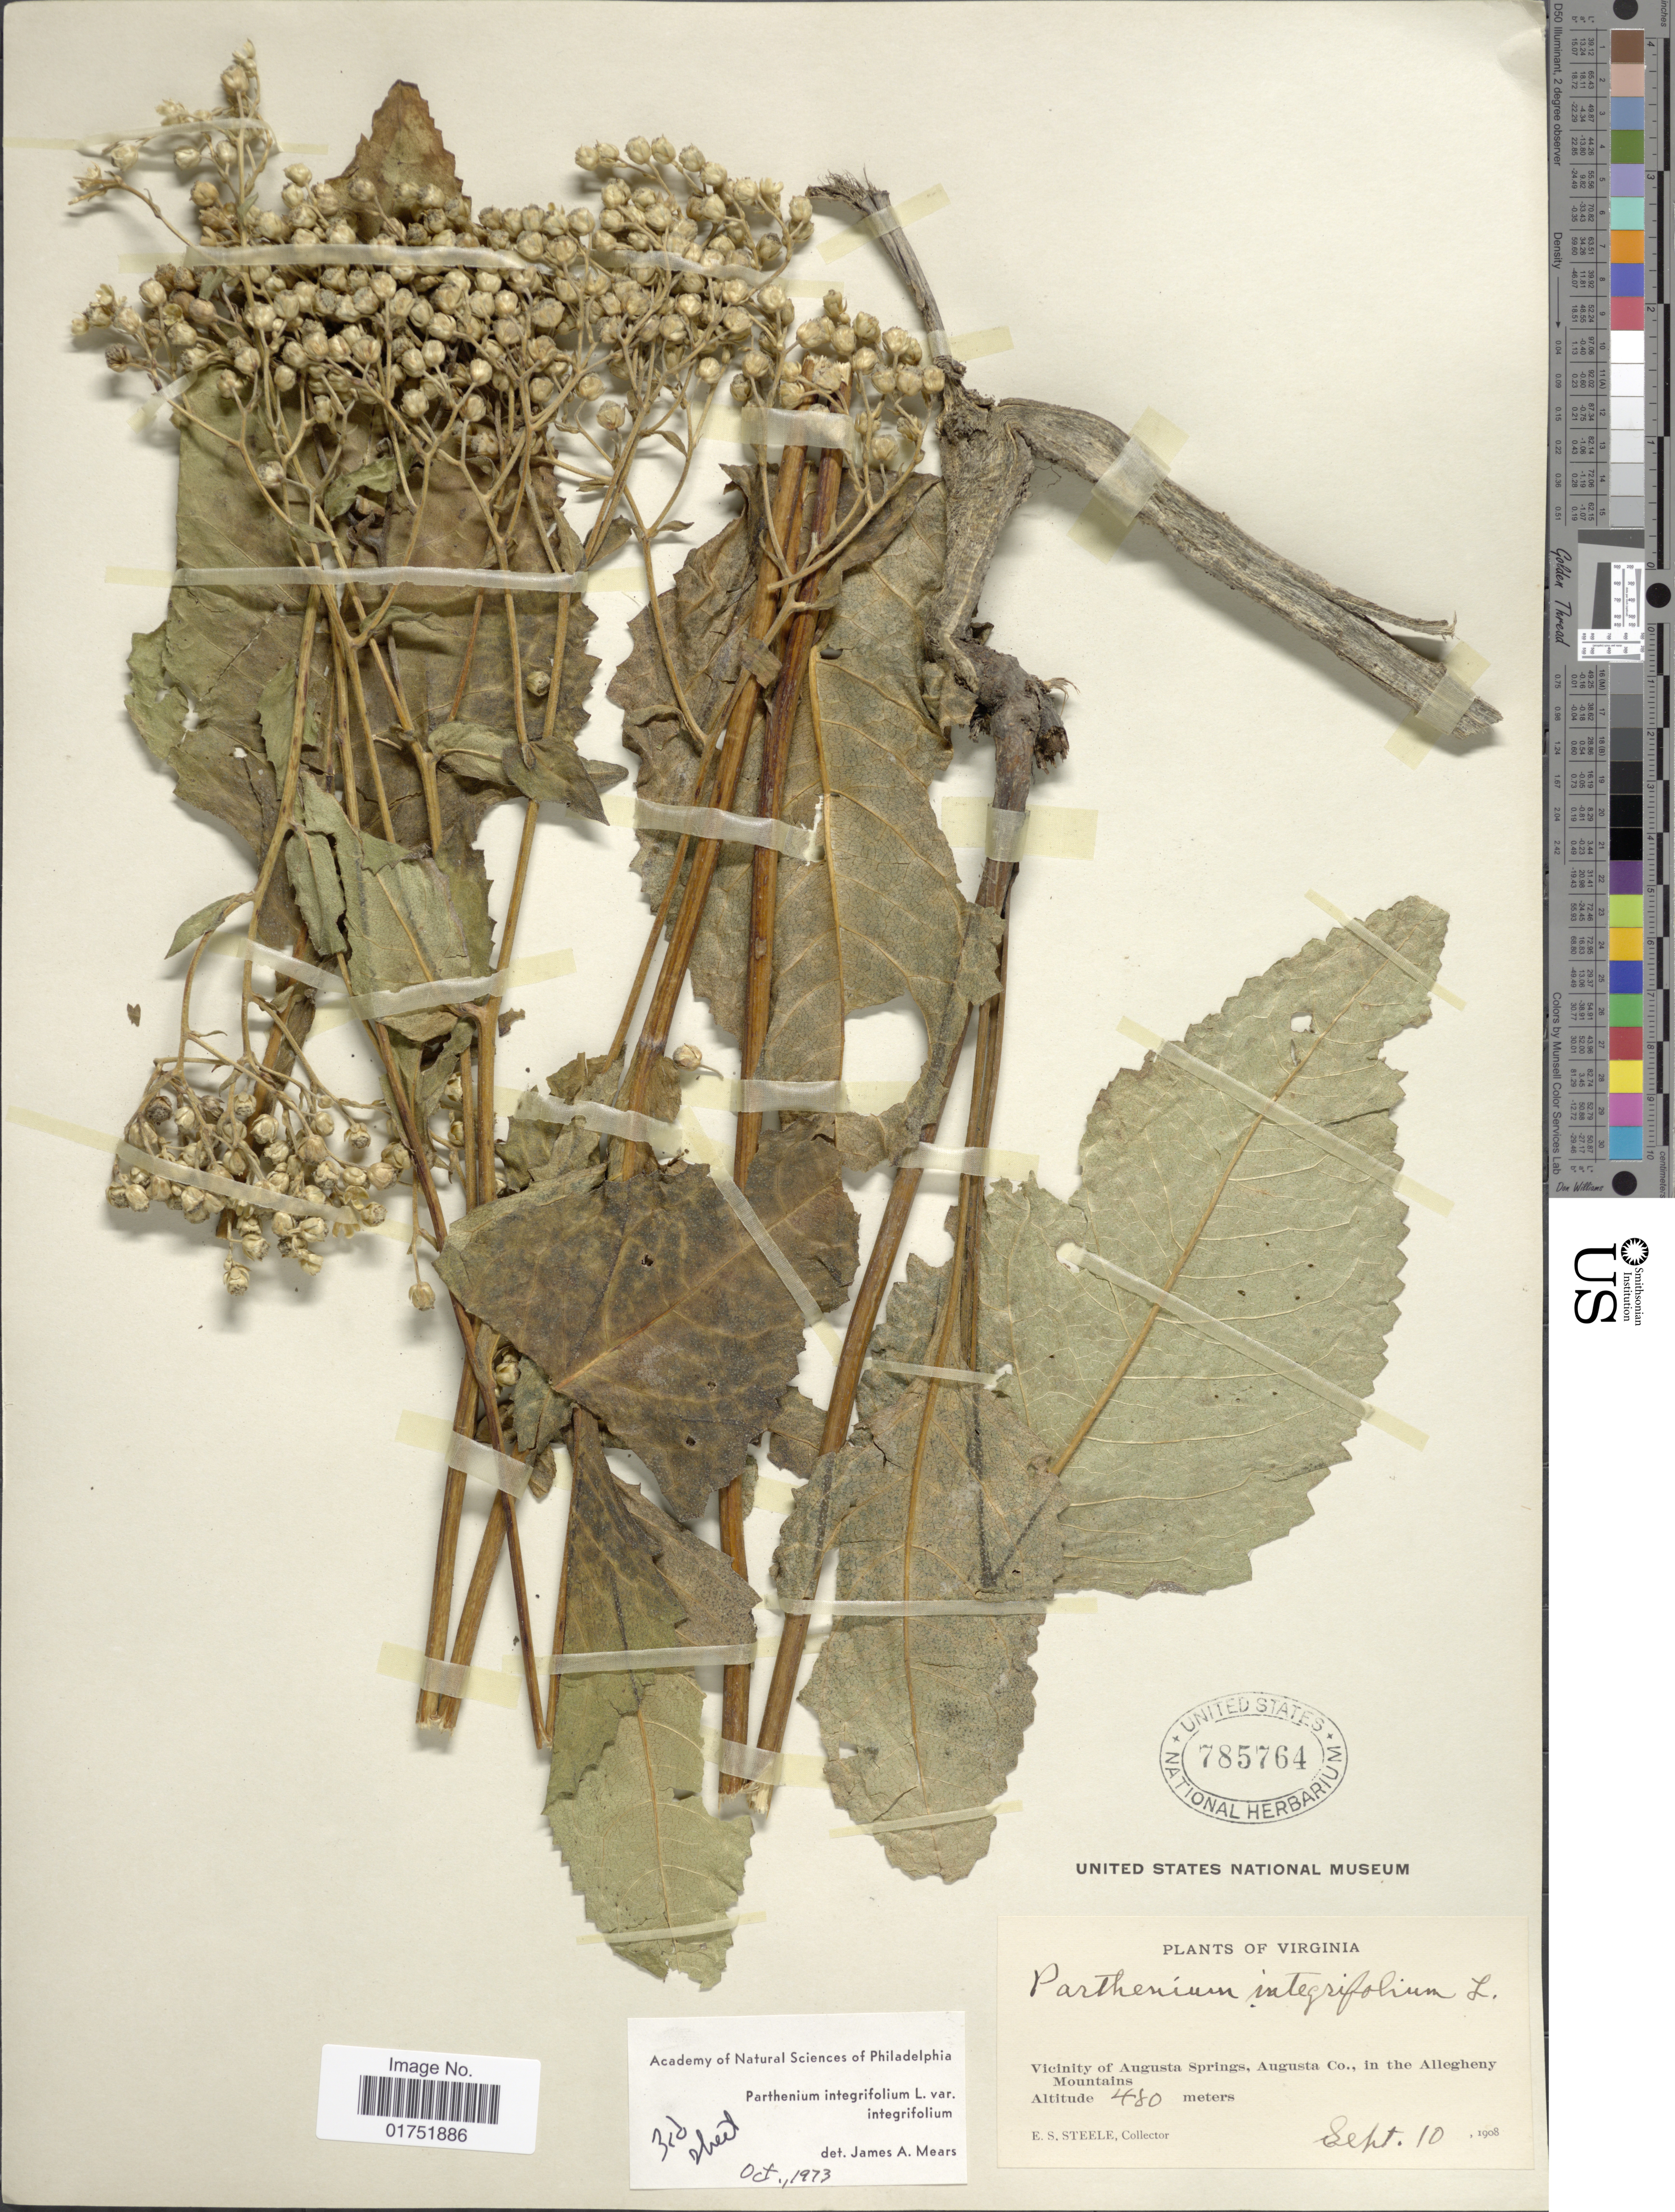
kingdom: Plantae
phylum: Tracheophyta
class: Magnoliopsida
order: Asterales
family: Asteraceae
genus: Parthenium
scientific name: Parthenium integrifolium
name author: L.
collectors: E. Steele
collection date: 1908-09-10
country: United States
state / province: Virginia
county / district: Augusta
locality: Vicinity of Augusta Springs, Augusta Co., Allegheny Mountains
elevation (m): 480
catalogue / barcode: US 785764